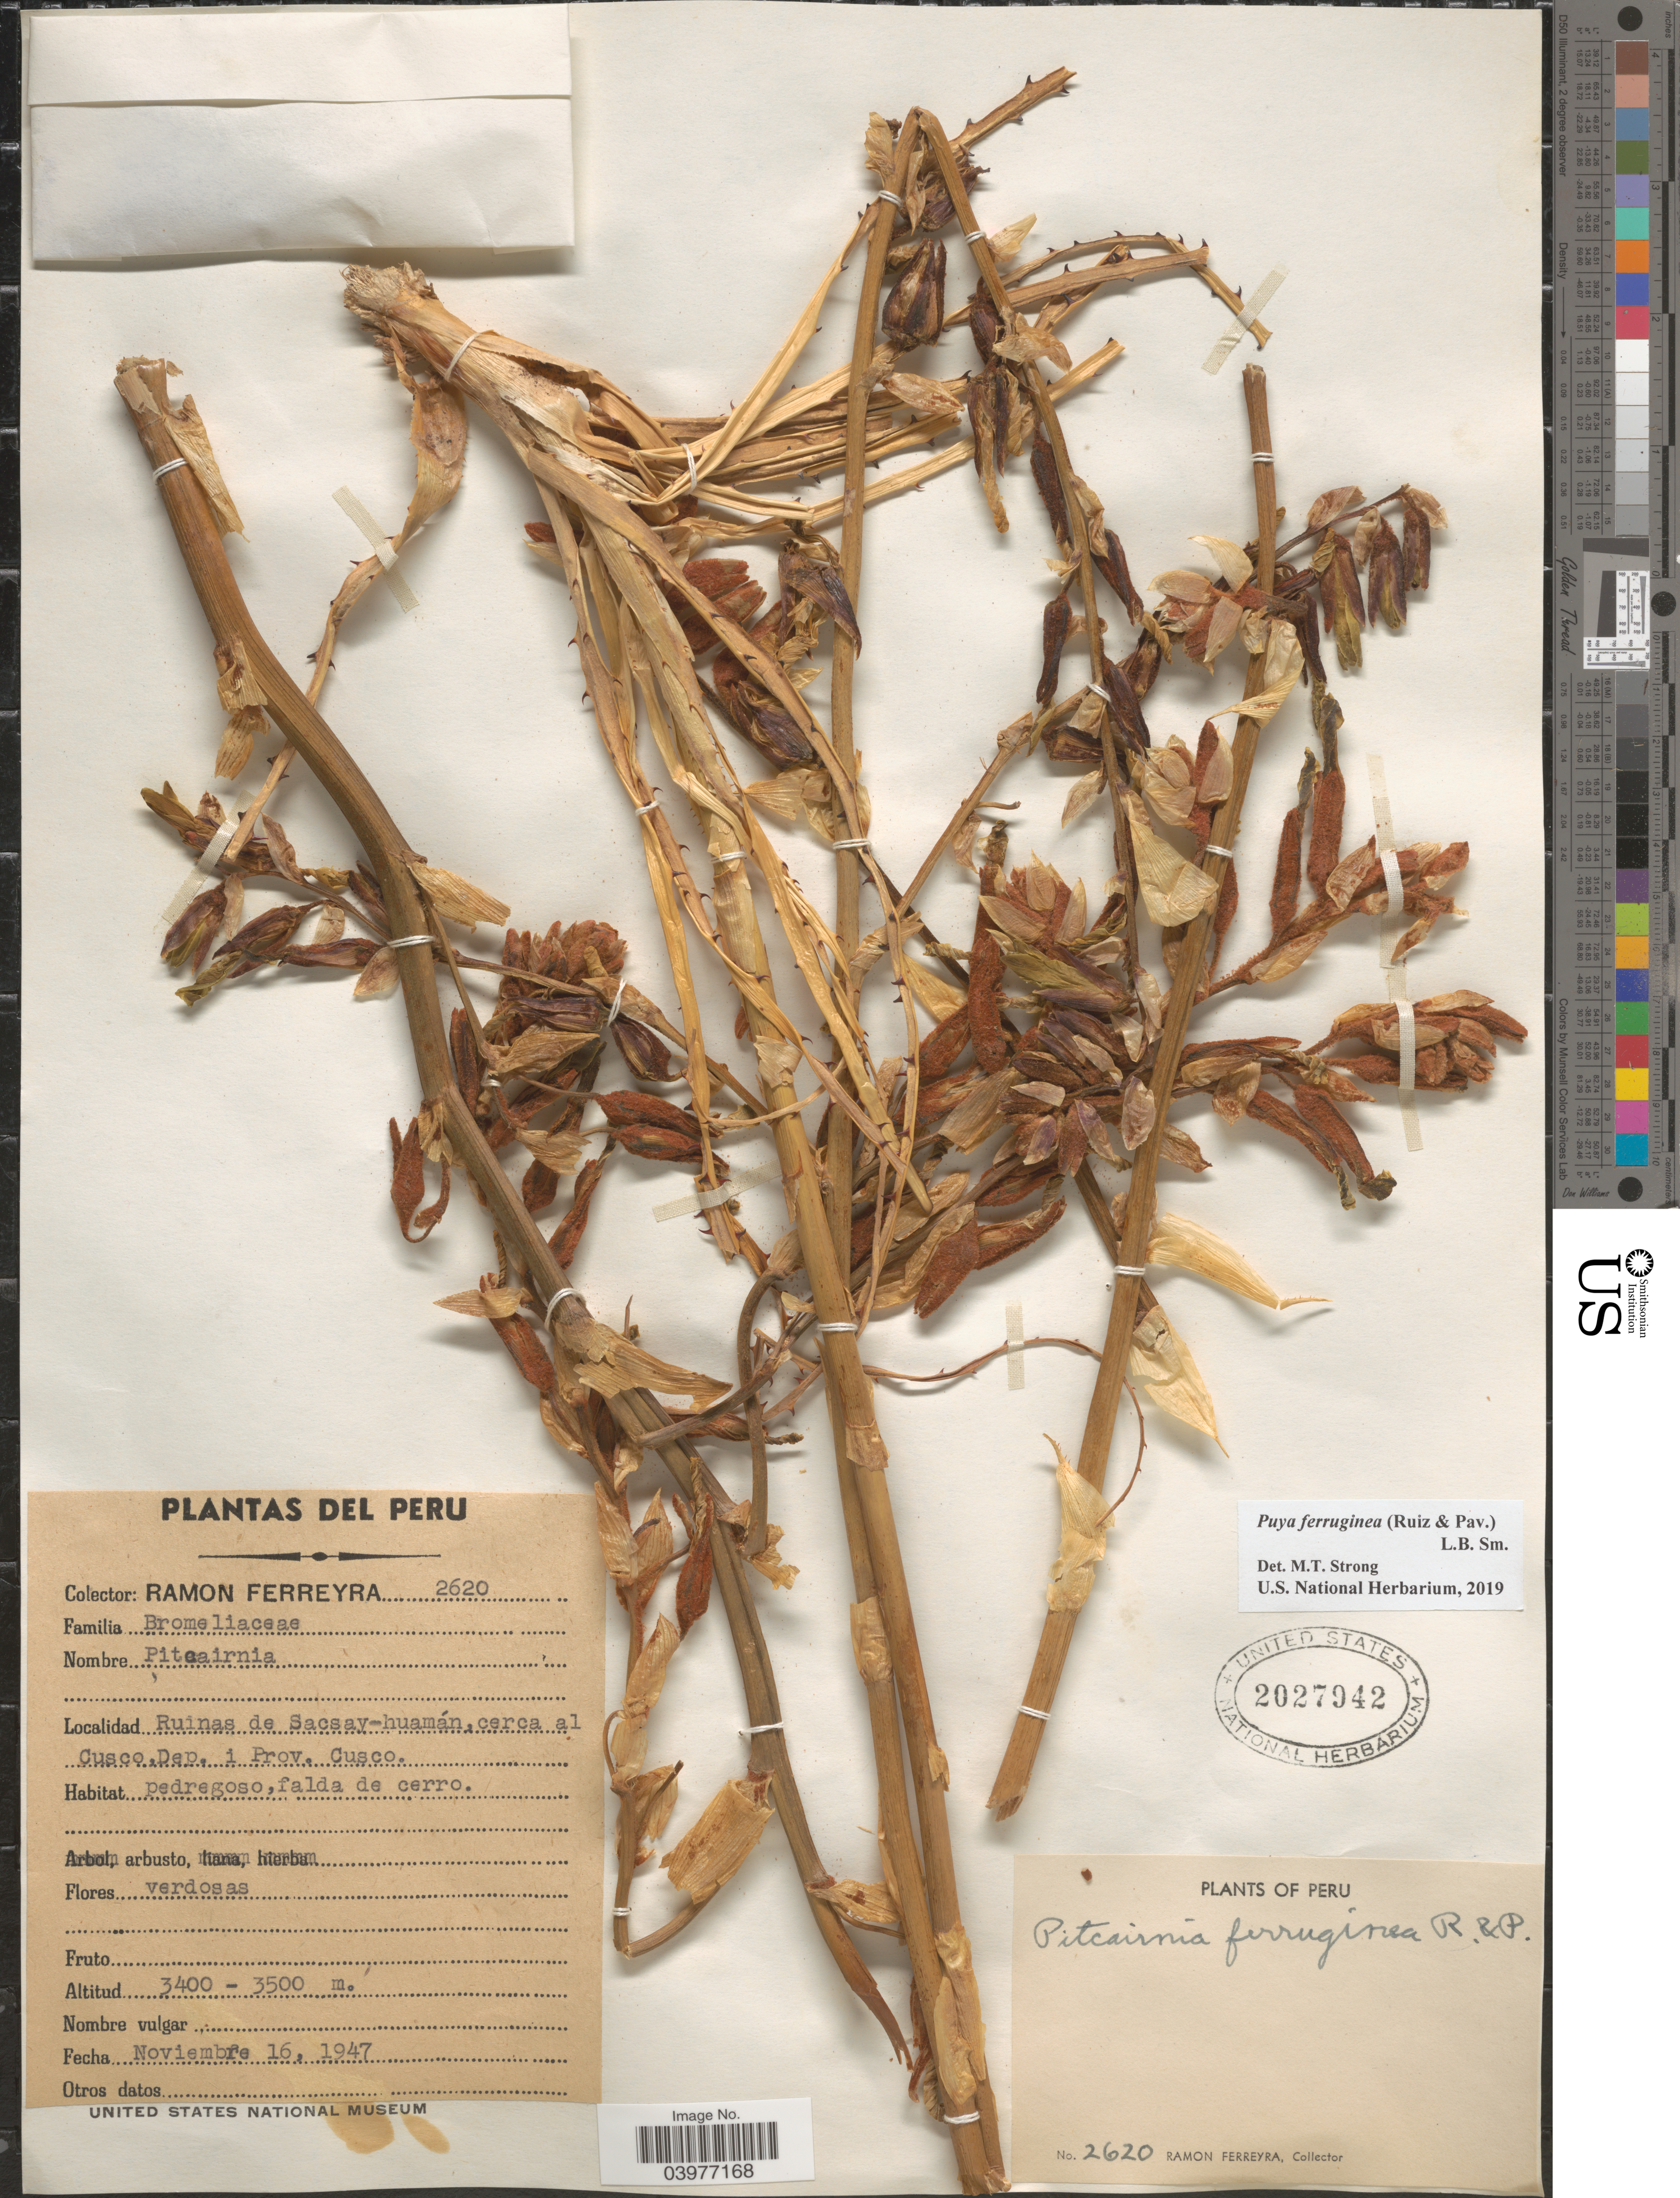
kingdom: Plantae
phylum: Tracheophyta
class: Liliopsida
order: Poales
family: Bromeliaceae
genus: Puya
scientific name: Puya ferruginea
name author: (Ruiz & Pav.) L.B. Sm.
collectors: R. A. Ferreyra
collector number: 2620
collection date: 1947-11-16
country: Peru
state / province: Cusco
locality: Ruinas de Sacsay-huamán, cerca al Cusco. Dep. i Prov. Cusco.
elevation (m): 3400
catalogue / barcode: US 2027942